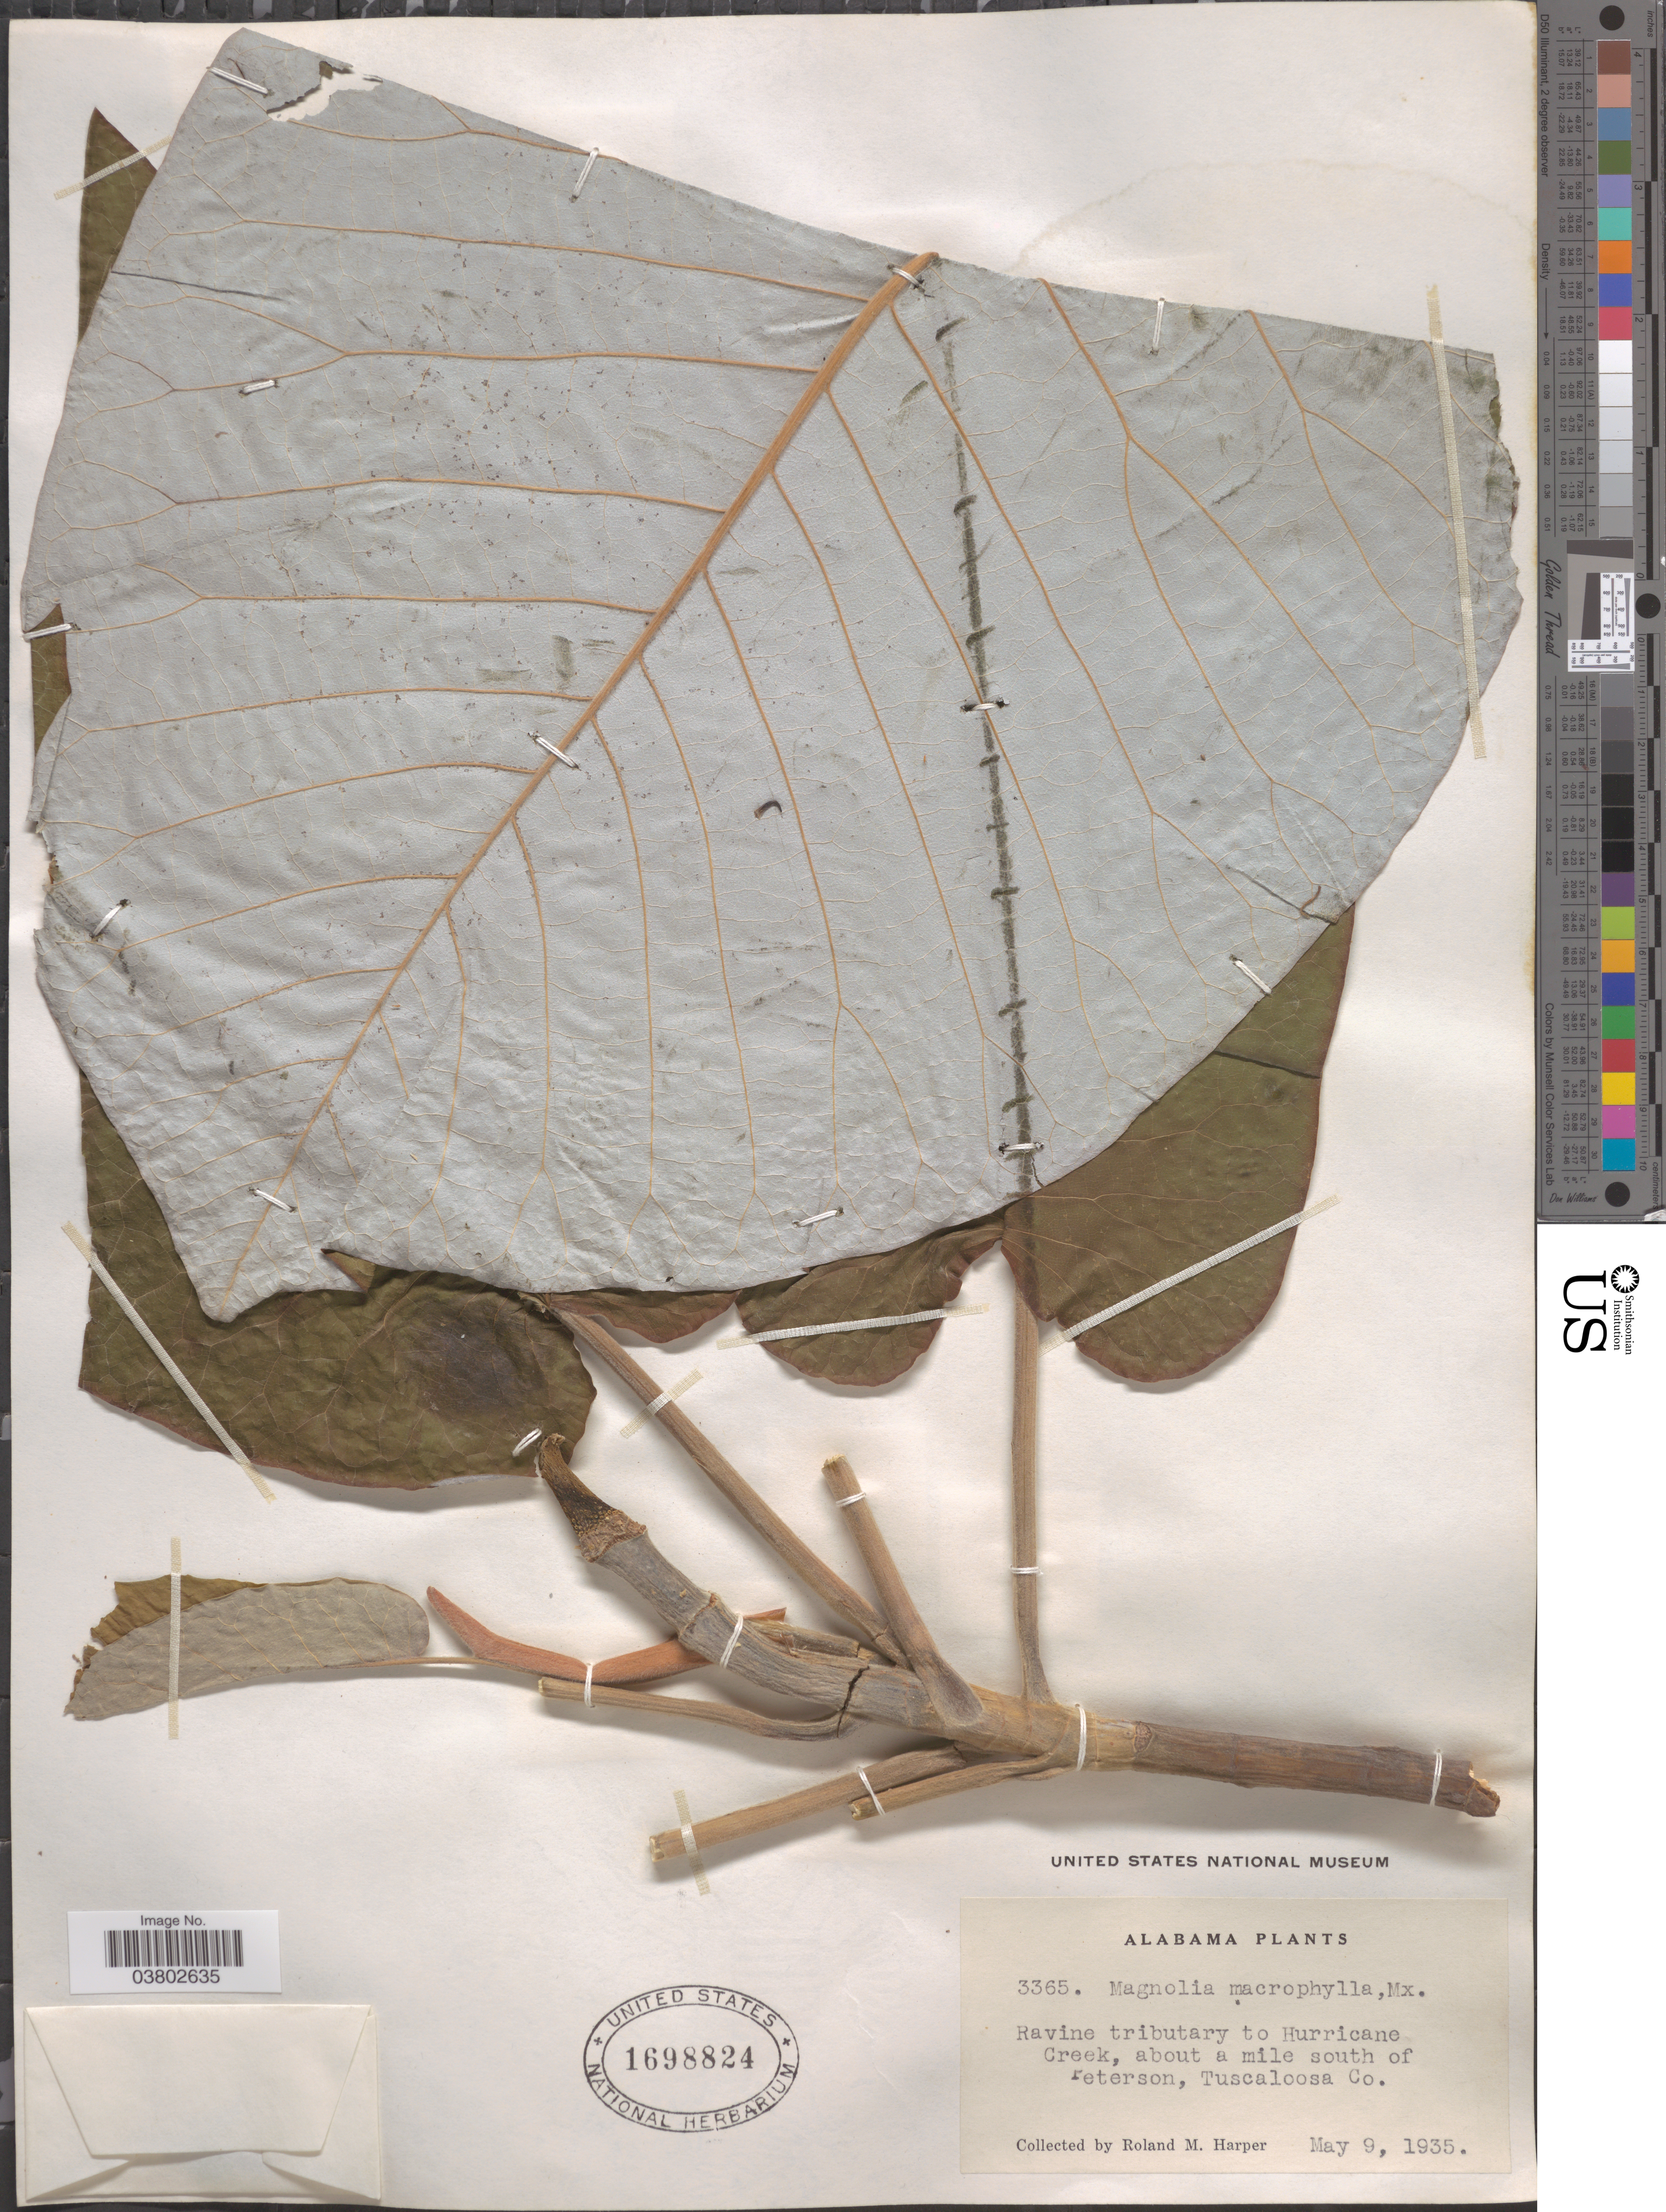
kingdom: Plantae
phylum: Tracheophyta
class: Magnoliopsida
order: Magnoliales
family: Magnoliaceae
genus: Magnolia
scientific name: Magnolia macrophylla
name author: Michx.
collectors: R. M. Harper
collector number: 3365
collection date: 1935-05-09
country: United States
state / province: Alabama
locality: Ravine tributary to Hurricane Creek, about a mile south of Peterson, Tuscaloosa Co.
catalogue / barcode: US 1698824